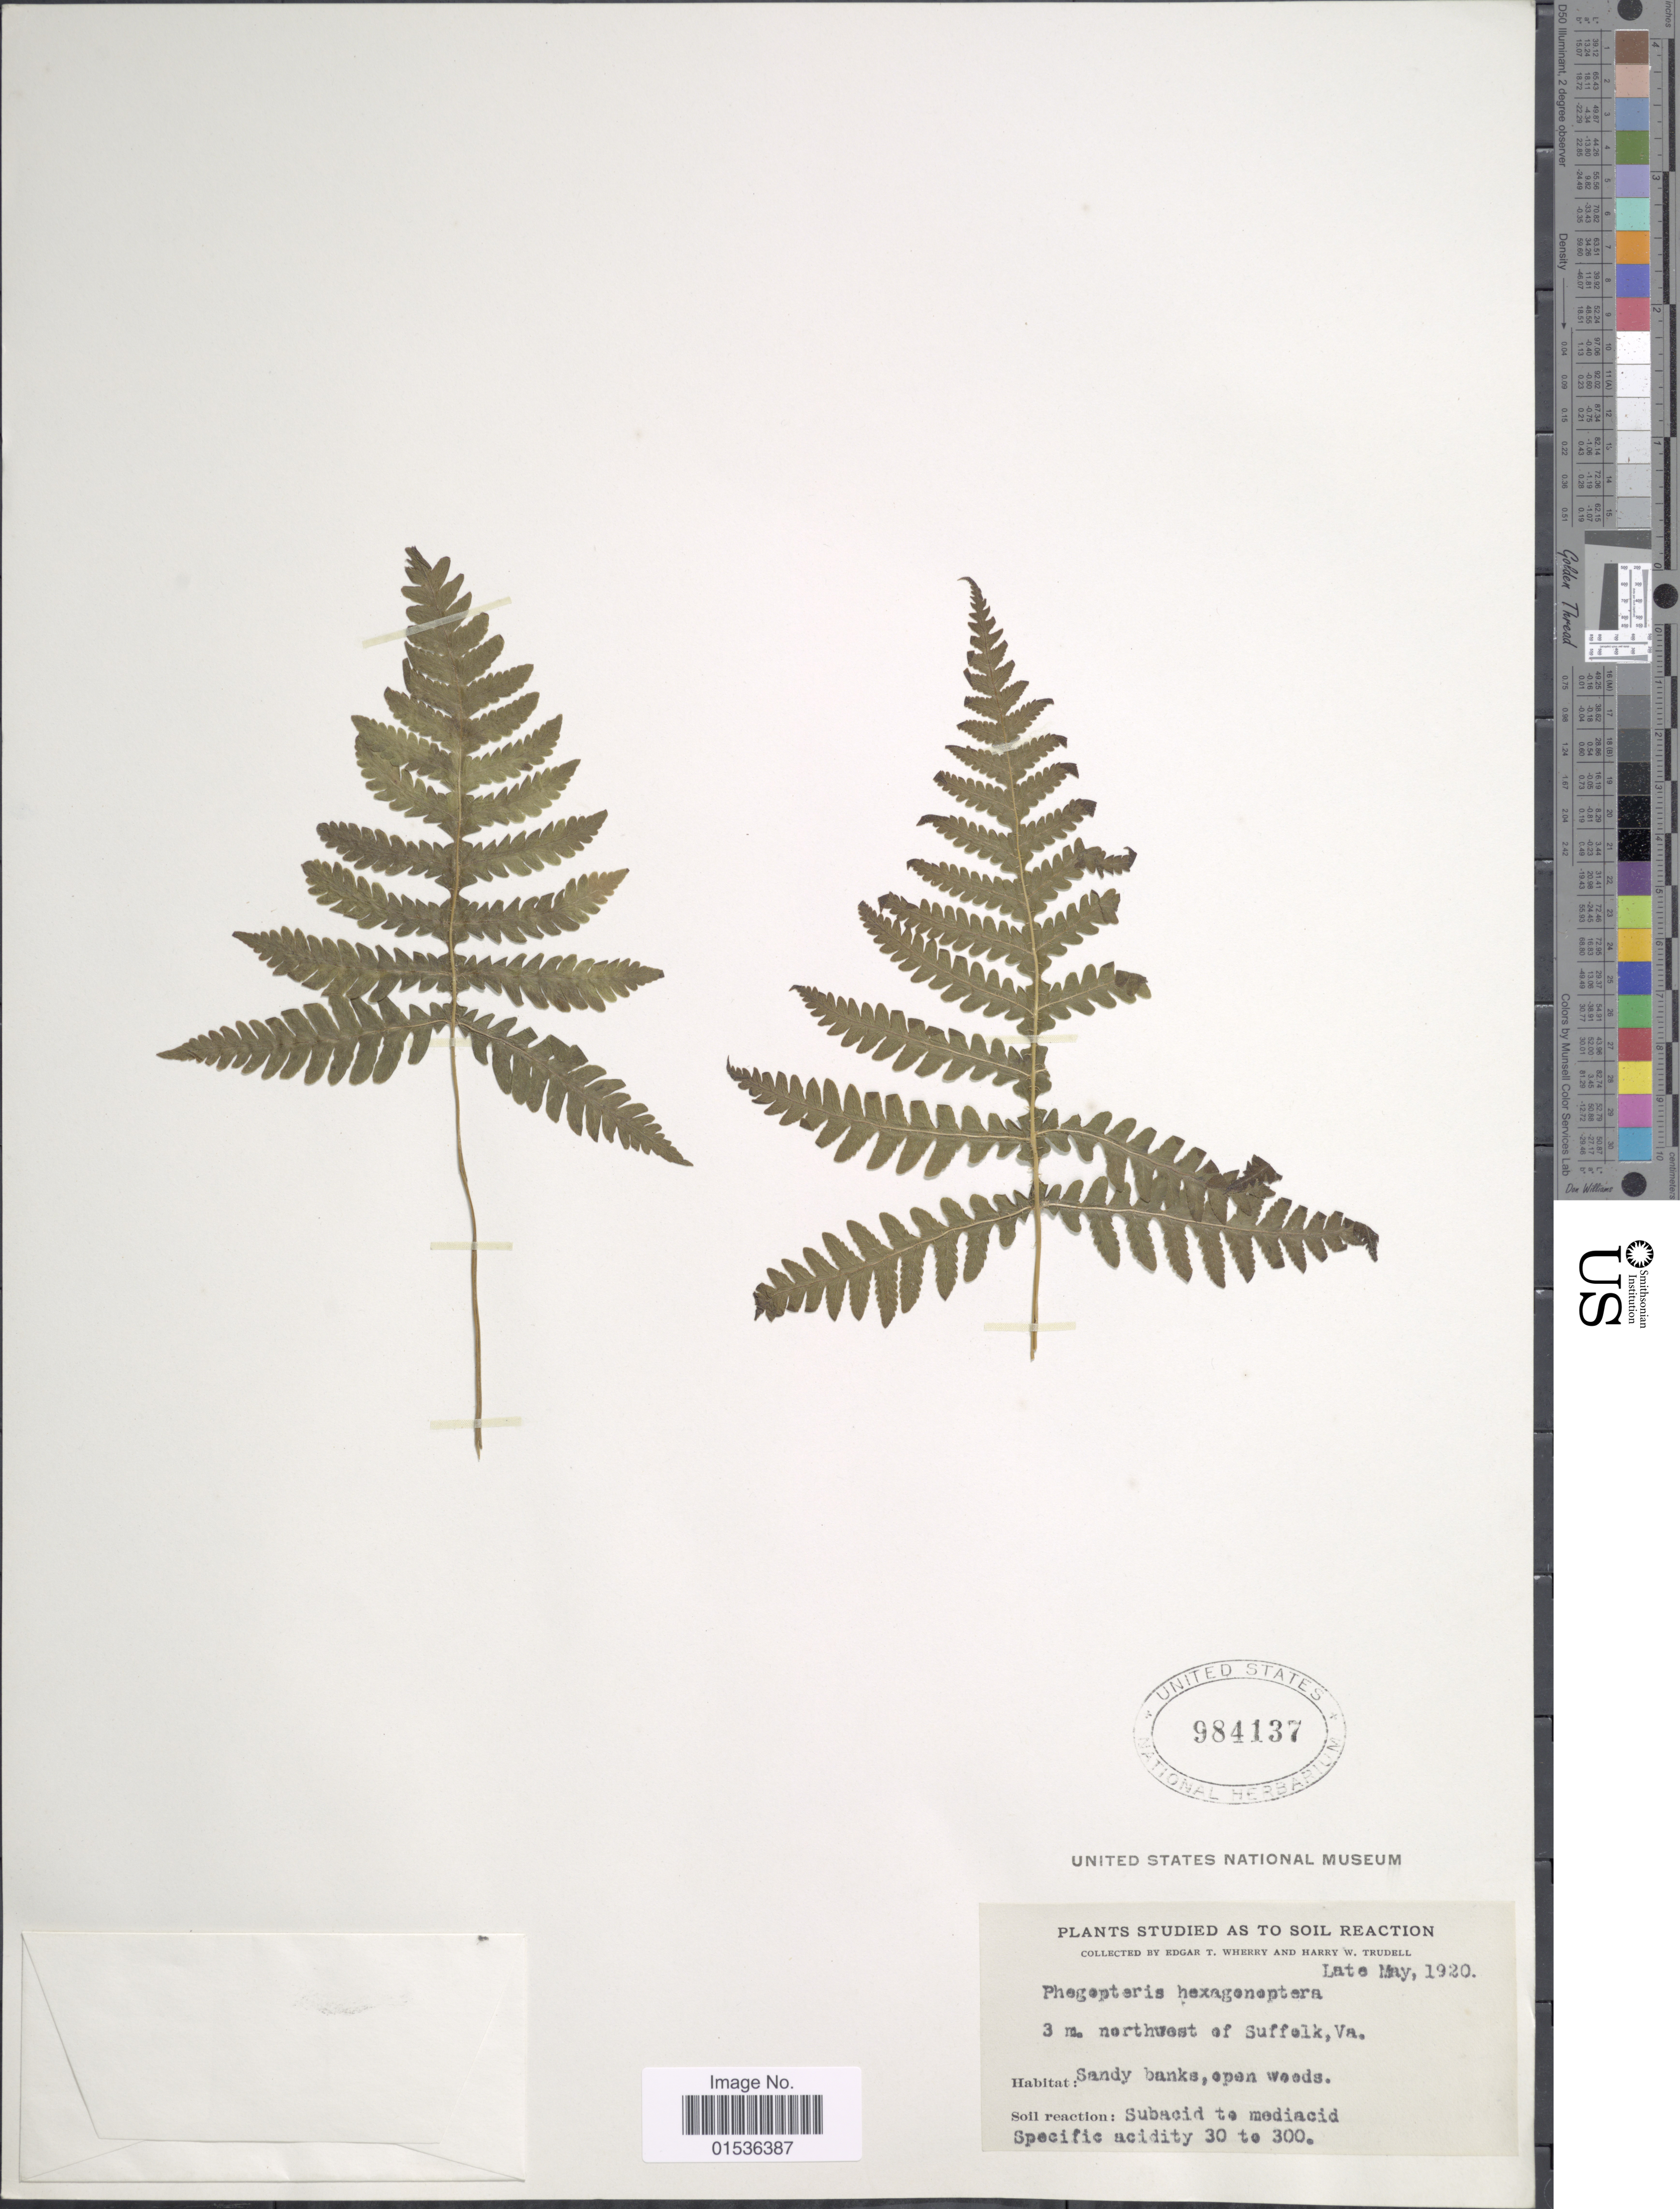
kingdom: Plantae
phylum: Tracheophyta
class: Polypodiopsida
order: Polypodiales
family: Thelypteridaceae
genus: Phegopteris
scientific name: Phegopteris hexagonoptera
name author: (Michx.) Fée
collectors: E. T. Wherry & H. Trudell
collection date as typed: late May 1920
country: United States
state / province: Virginia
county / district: City of Suffolk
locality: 3 m northwest of Suffolf, Va.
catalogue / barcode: US 984137